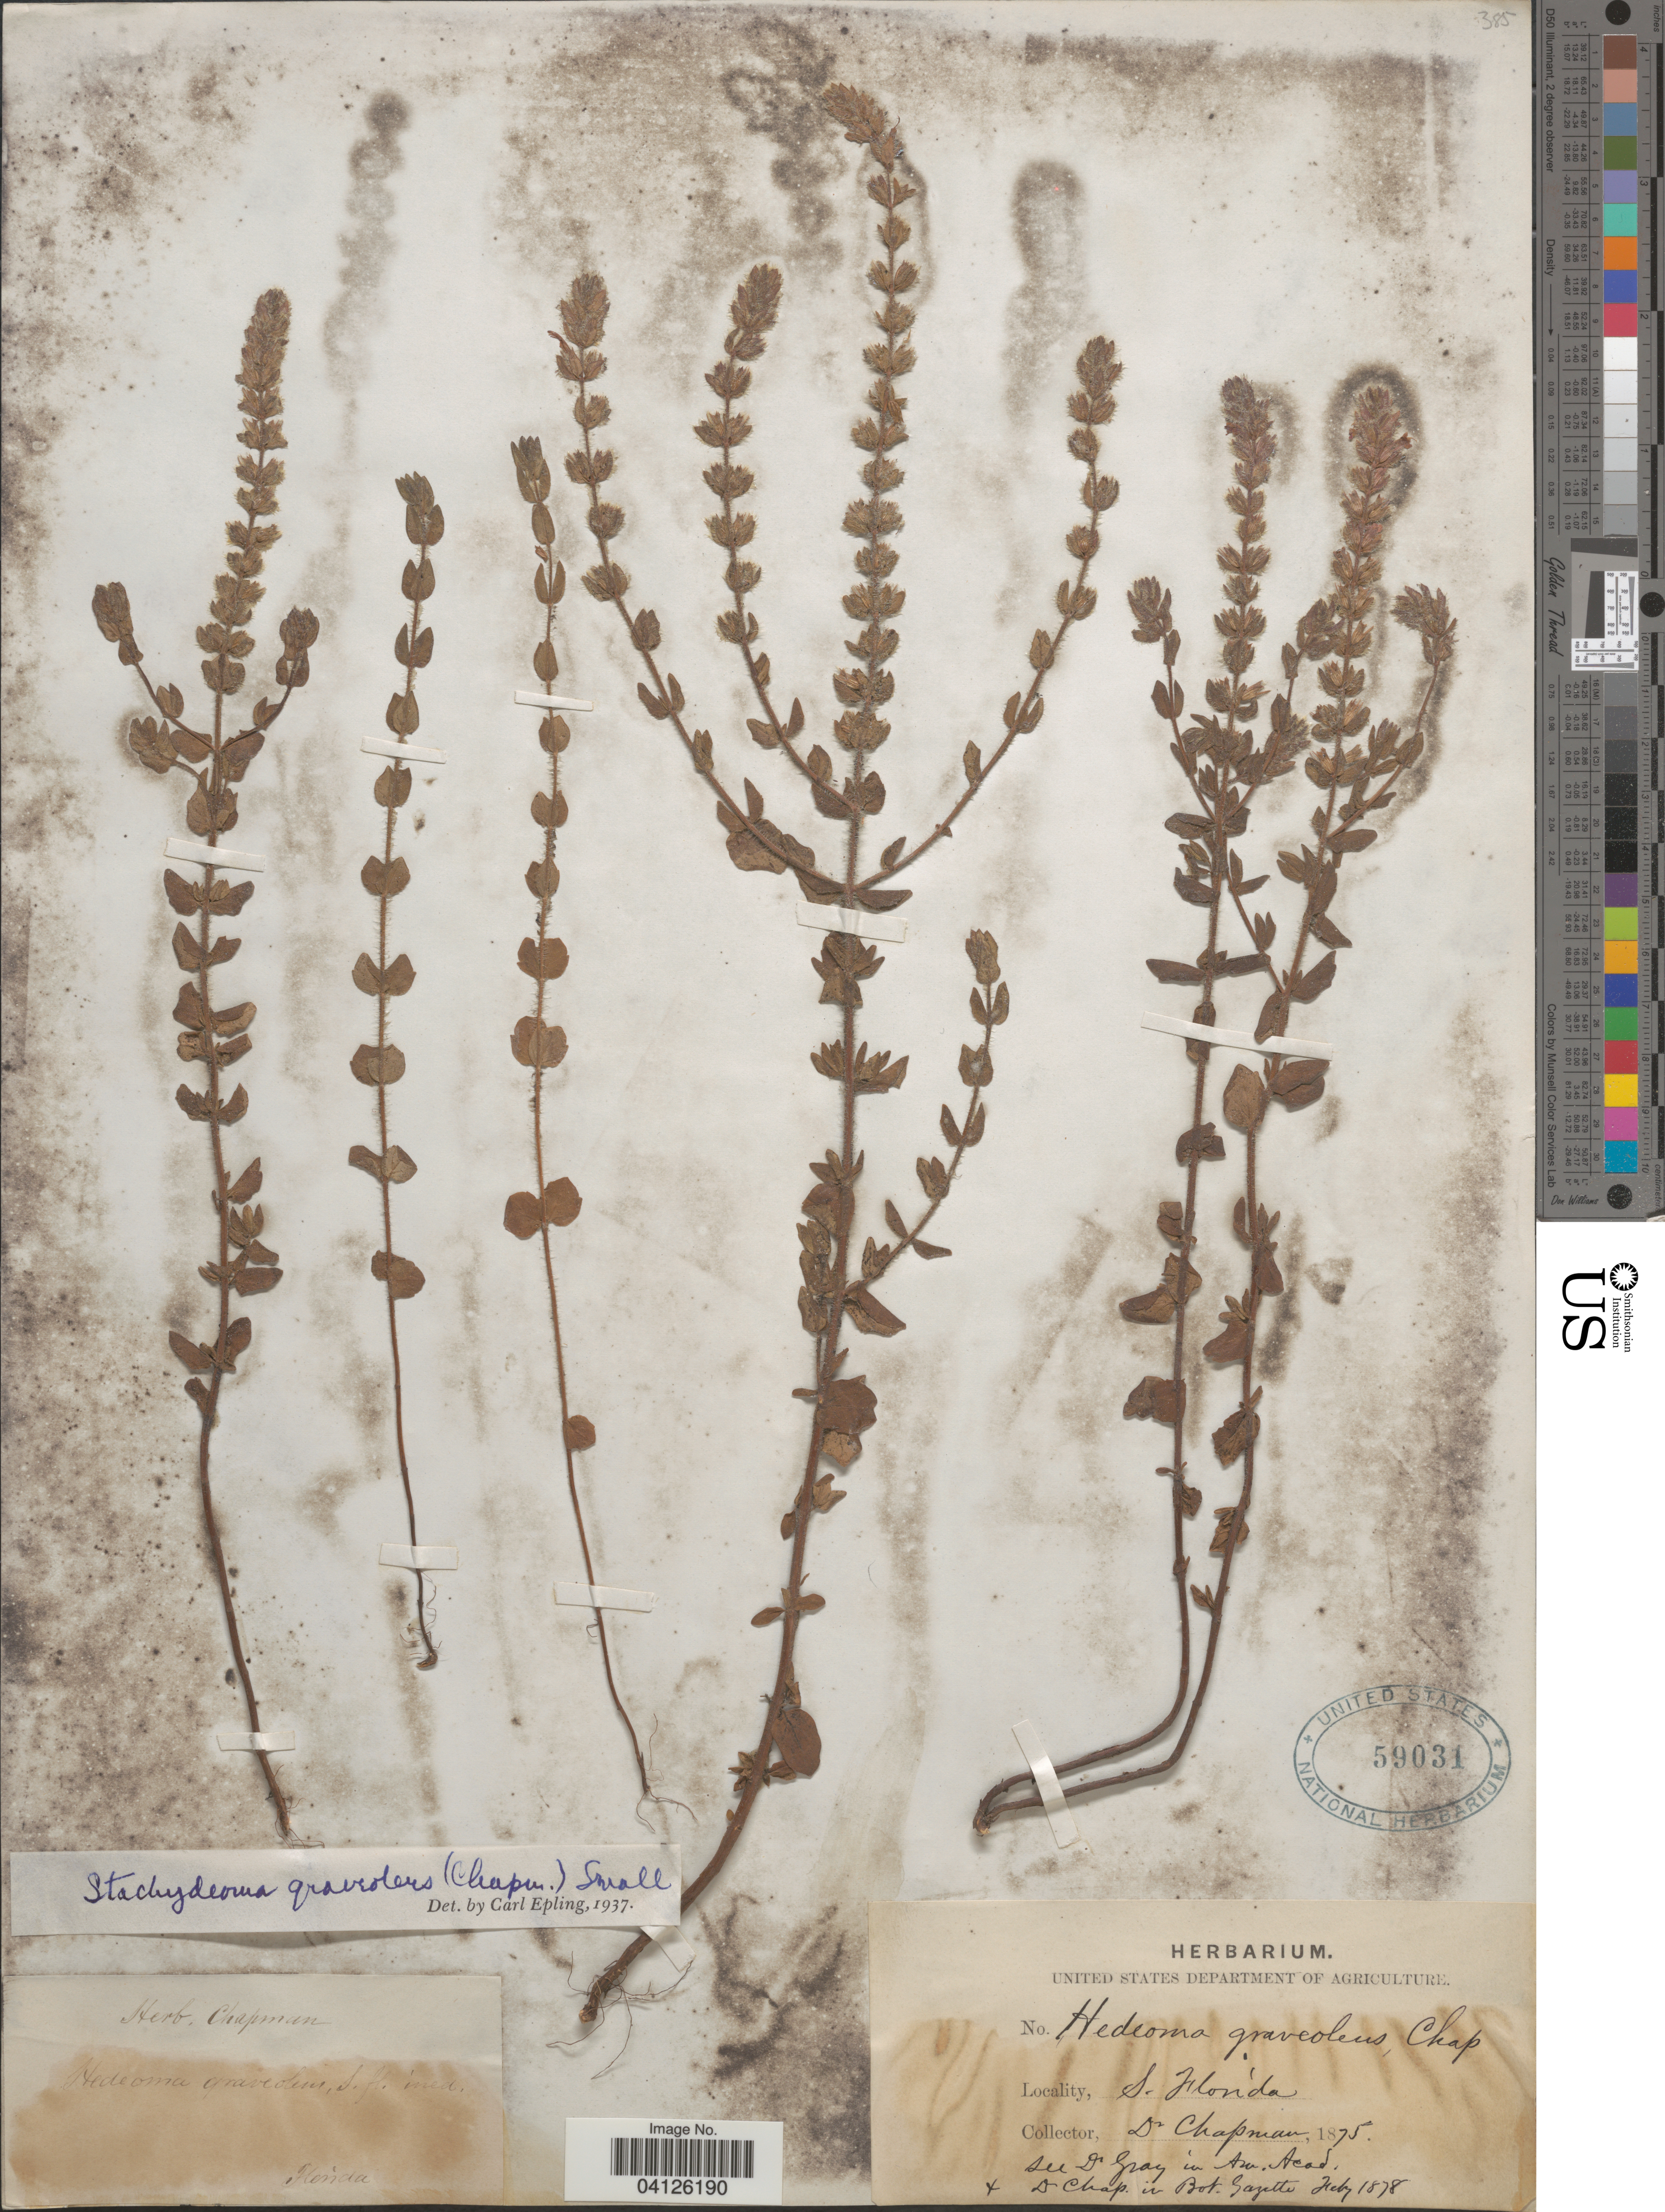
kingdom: Plantae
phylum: Tracheophyta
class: Magnoliopsida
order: Lamiales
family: Lamiaceae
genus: Stachydeoma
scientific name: Stachydeoma graveolens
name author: (Chapm. ex A. Gray) Small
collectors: Chapman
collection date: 1875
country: United States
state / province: Florida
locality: S. Florida.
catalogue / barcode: US 59031